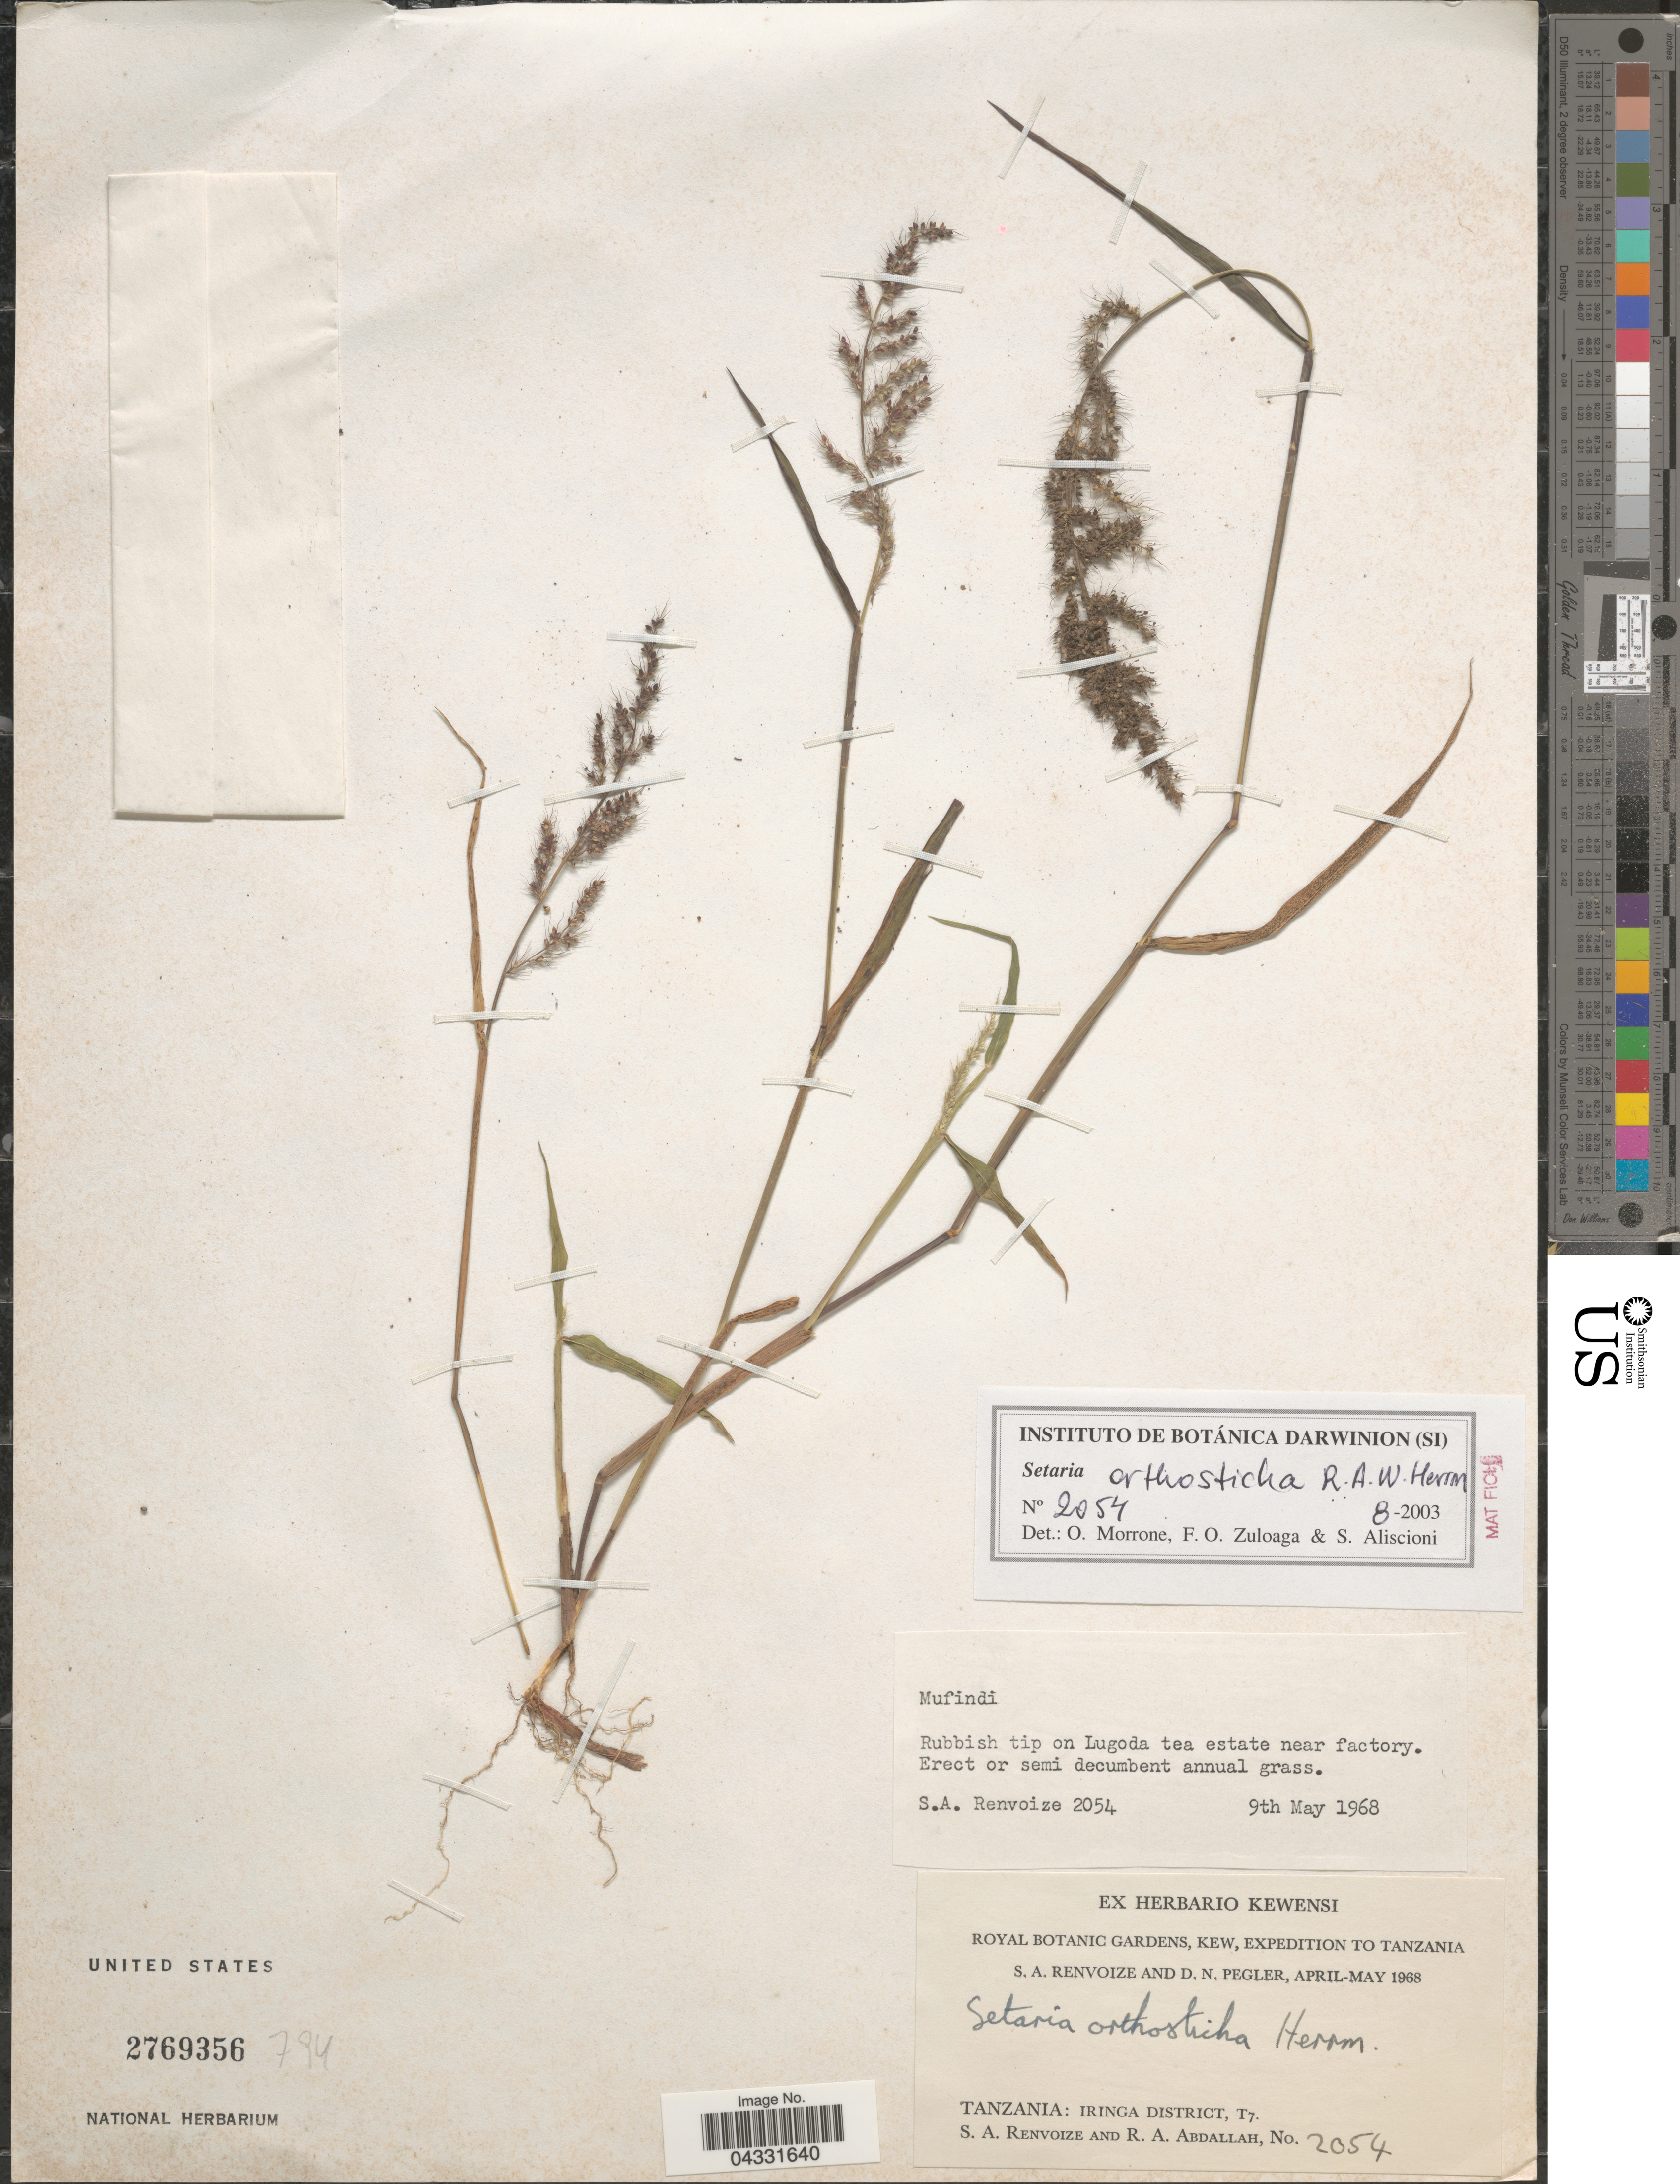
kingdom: Plantae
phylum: Tracheophyta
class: Liliopsida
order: Poales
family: Poaceae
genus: Setaria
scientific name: Setaria orthosticha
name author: R.A.W. Herrm.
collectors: S. A. Renvoize & R. Abdallah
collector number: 2054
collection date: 1968-05-09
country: Tanzania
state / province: Iringa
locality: Mufindi. Rubbish tip on Lugoda tea estate near factory. Royal Botanic Gardens, Kew, Expedition to Tanzania. Tanzania: Iringa District, T7.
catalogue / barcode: US 2769356